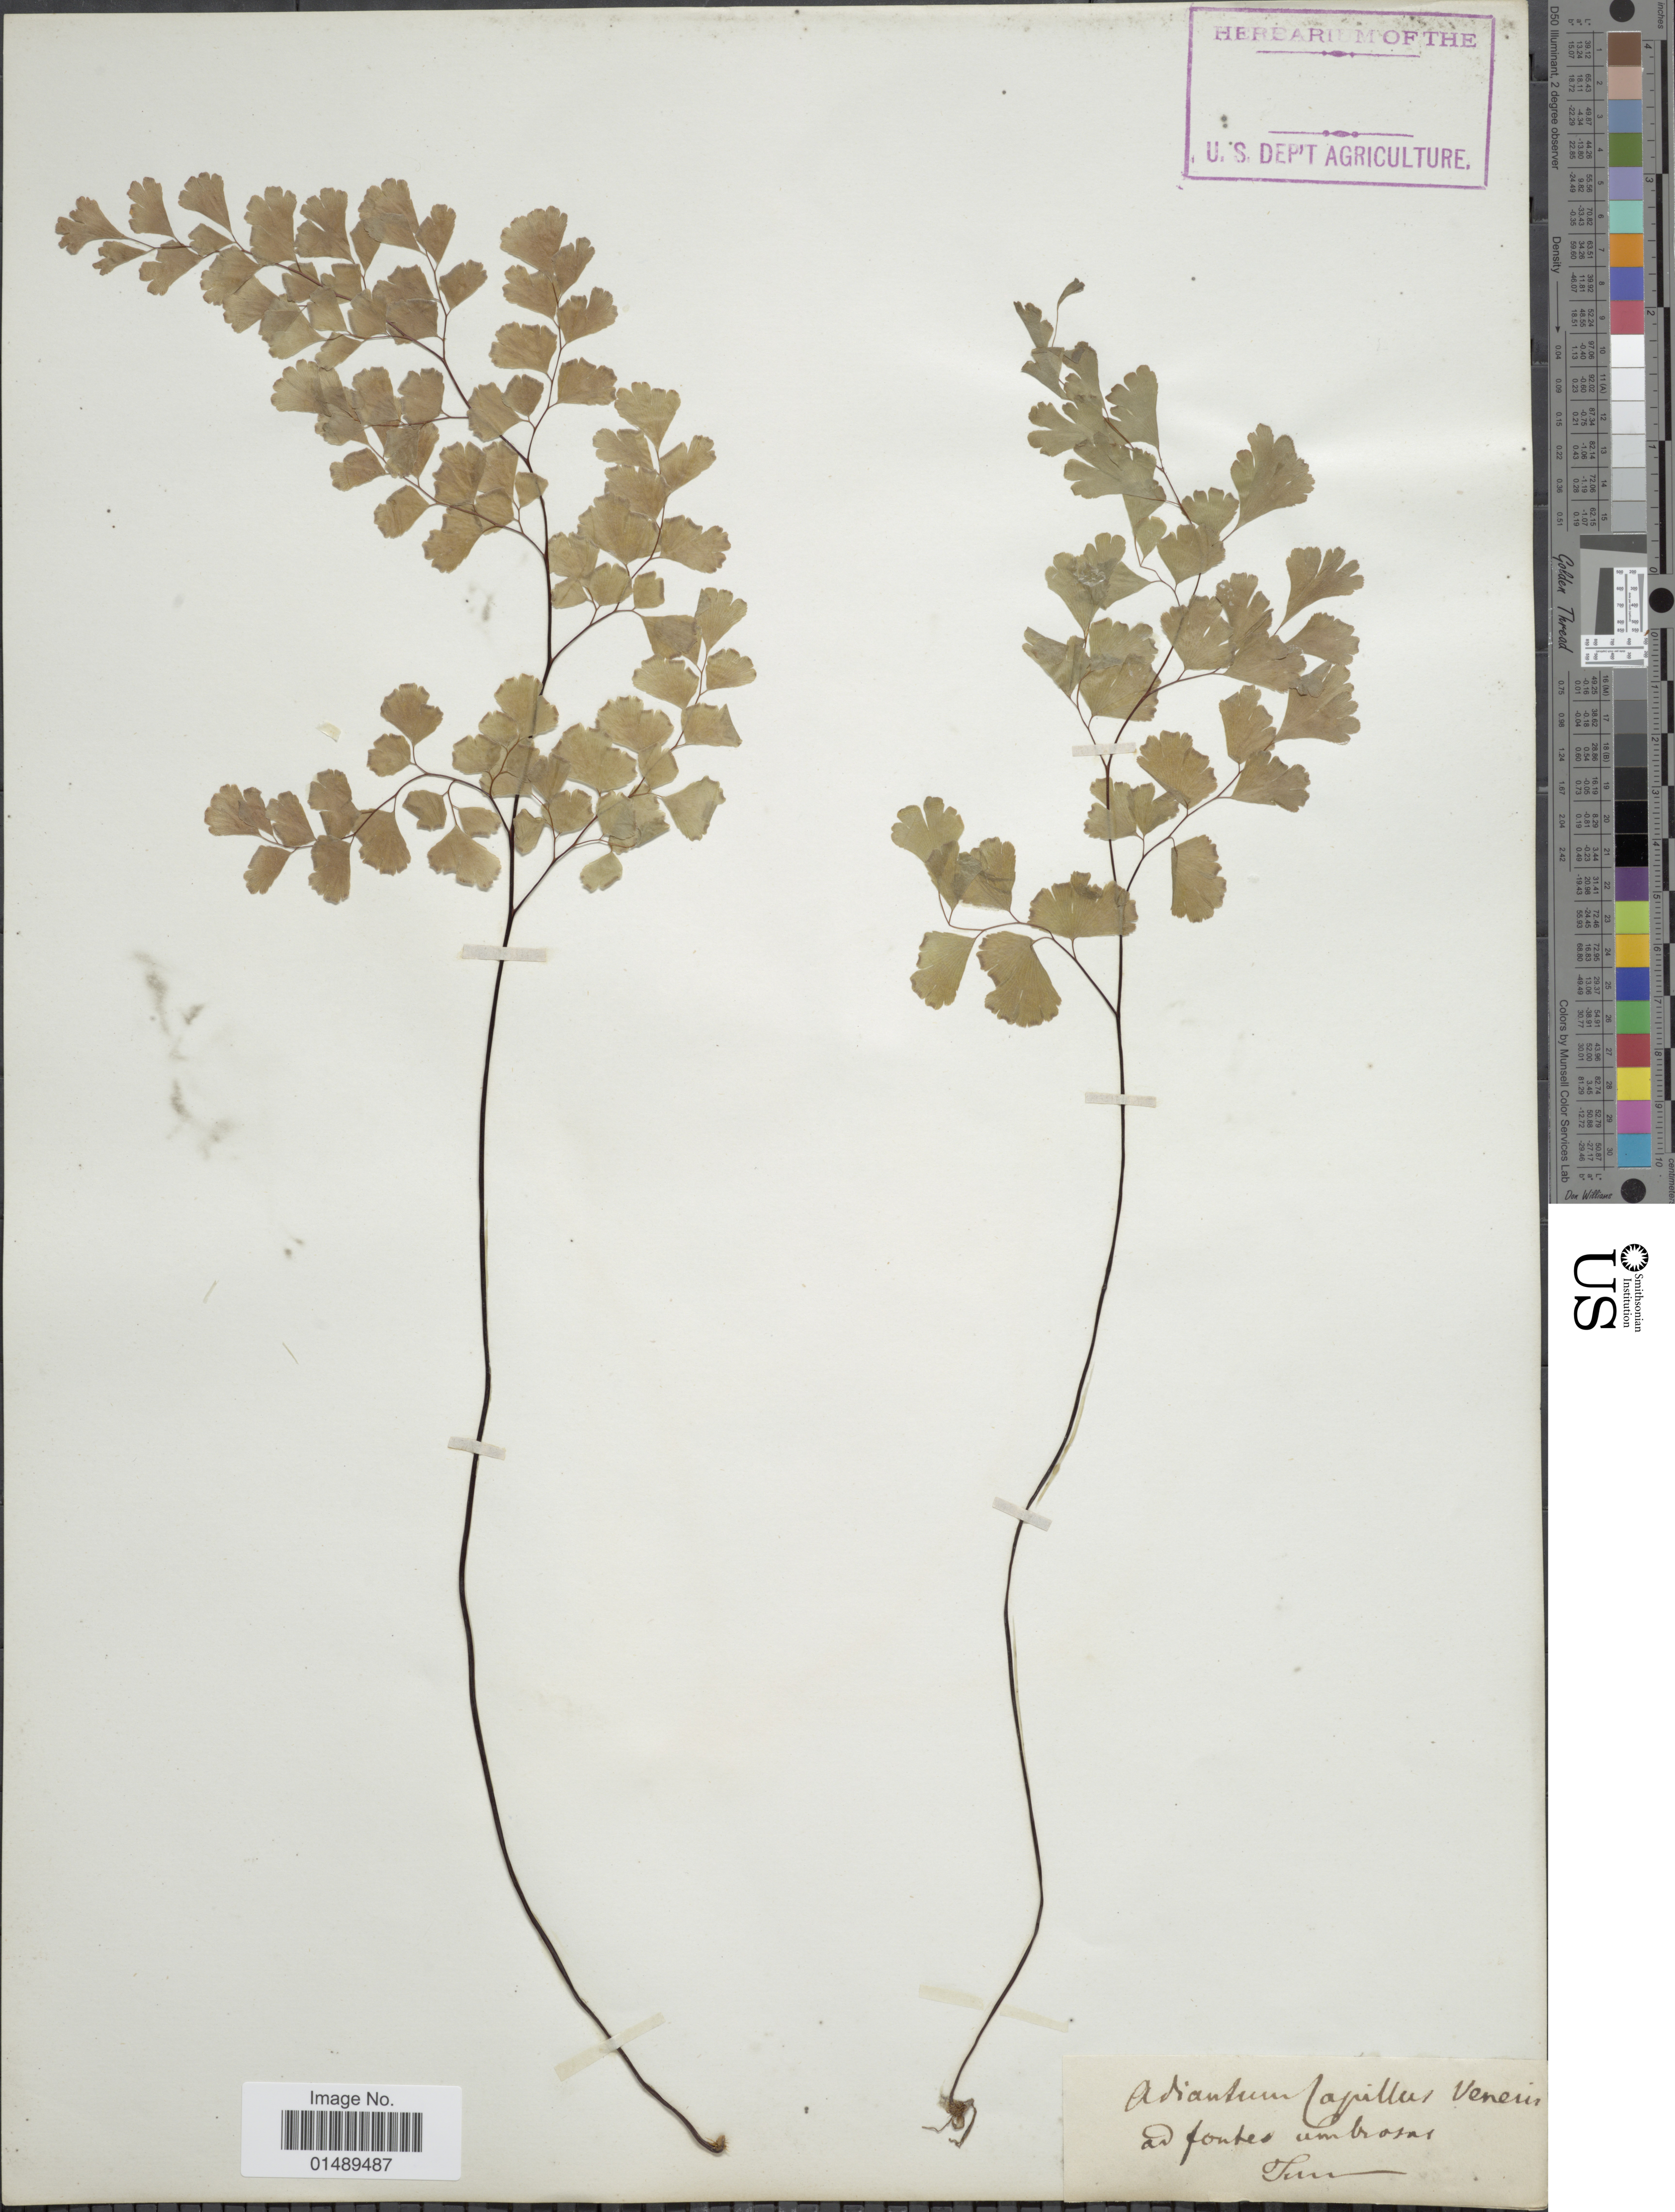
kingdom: Plantae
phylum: Tracheophyta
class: Polypodiopsida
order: Polypodiales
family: Pteridaceae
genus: Adiantum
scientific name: Adiantum capillus-veneris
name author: L.